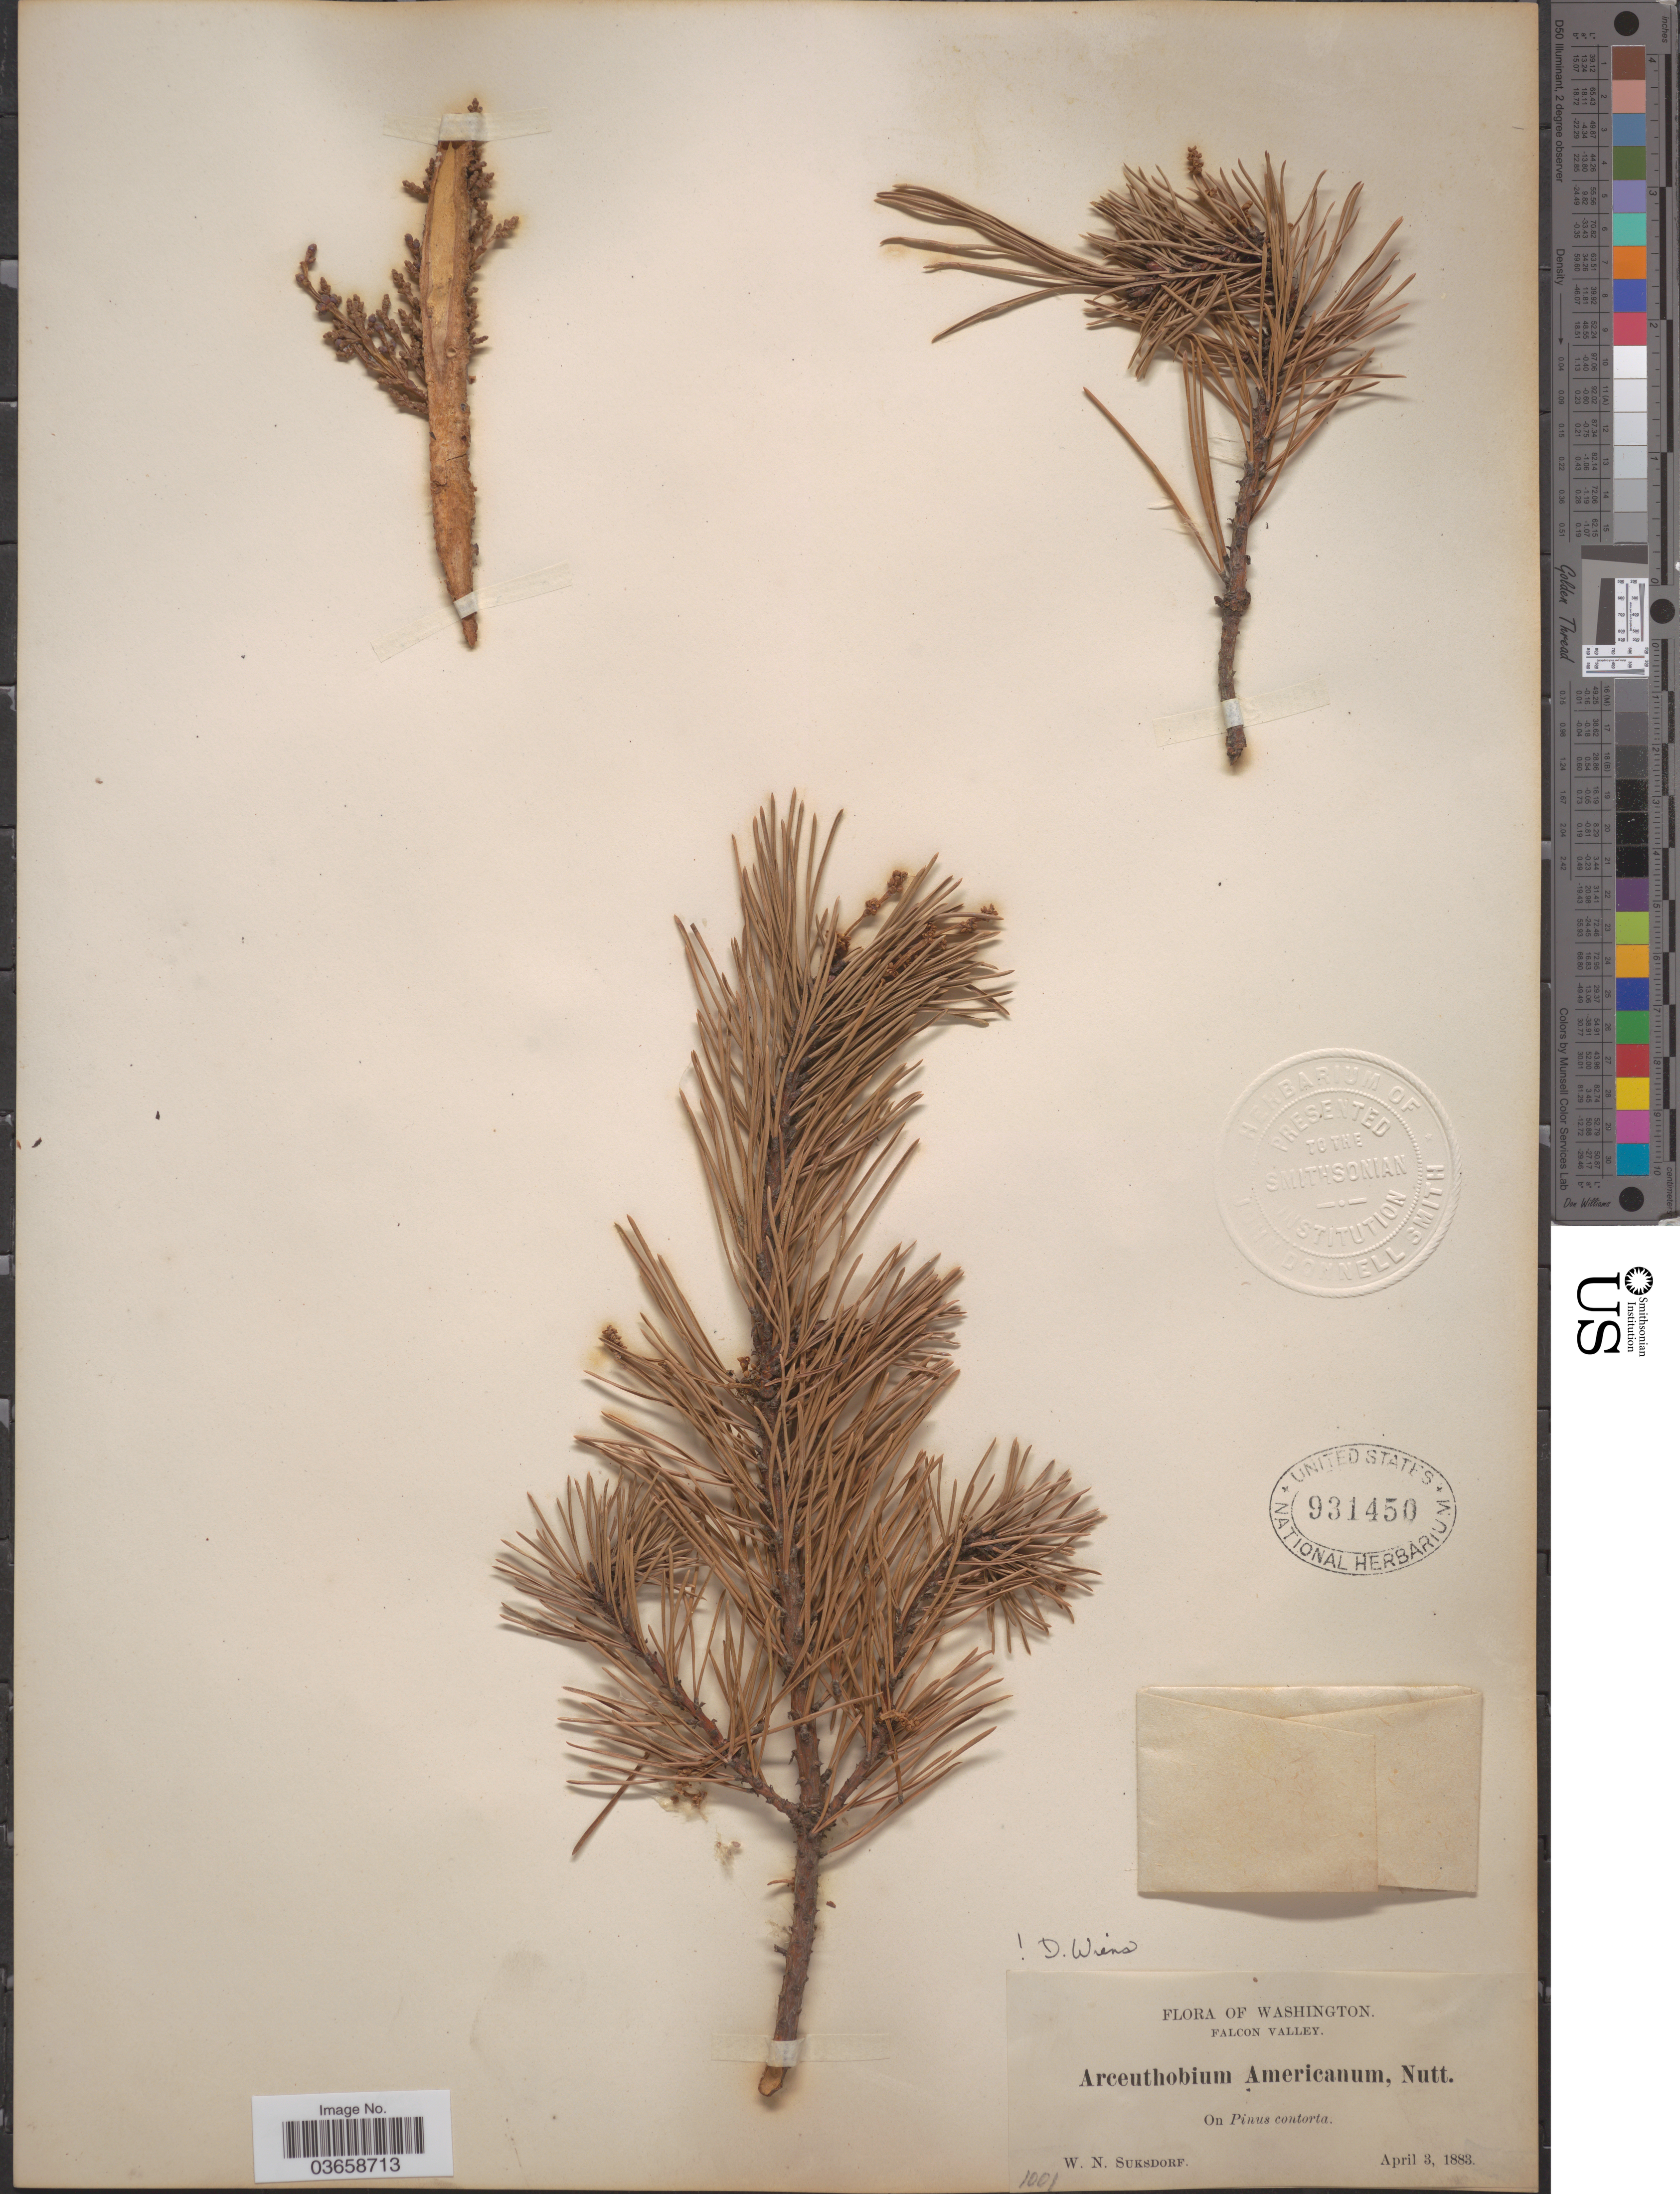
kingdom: Plantae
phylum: Tracheophyta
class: Magnoliopsida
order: Santalales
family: Viscaceae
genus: Arceuthobium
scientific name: Arceuthobium americanum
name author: Nutt. ex A. Gray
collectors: W. N. Suksdorf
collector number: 1001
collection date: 1883-04-03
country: United States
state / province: Washington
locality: Falcon Valley.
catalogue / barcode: US 931450